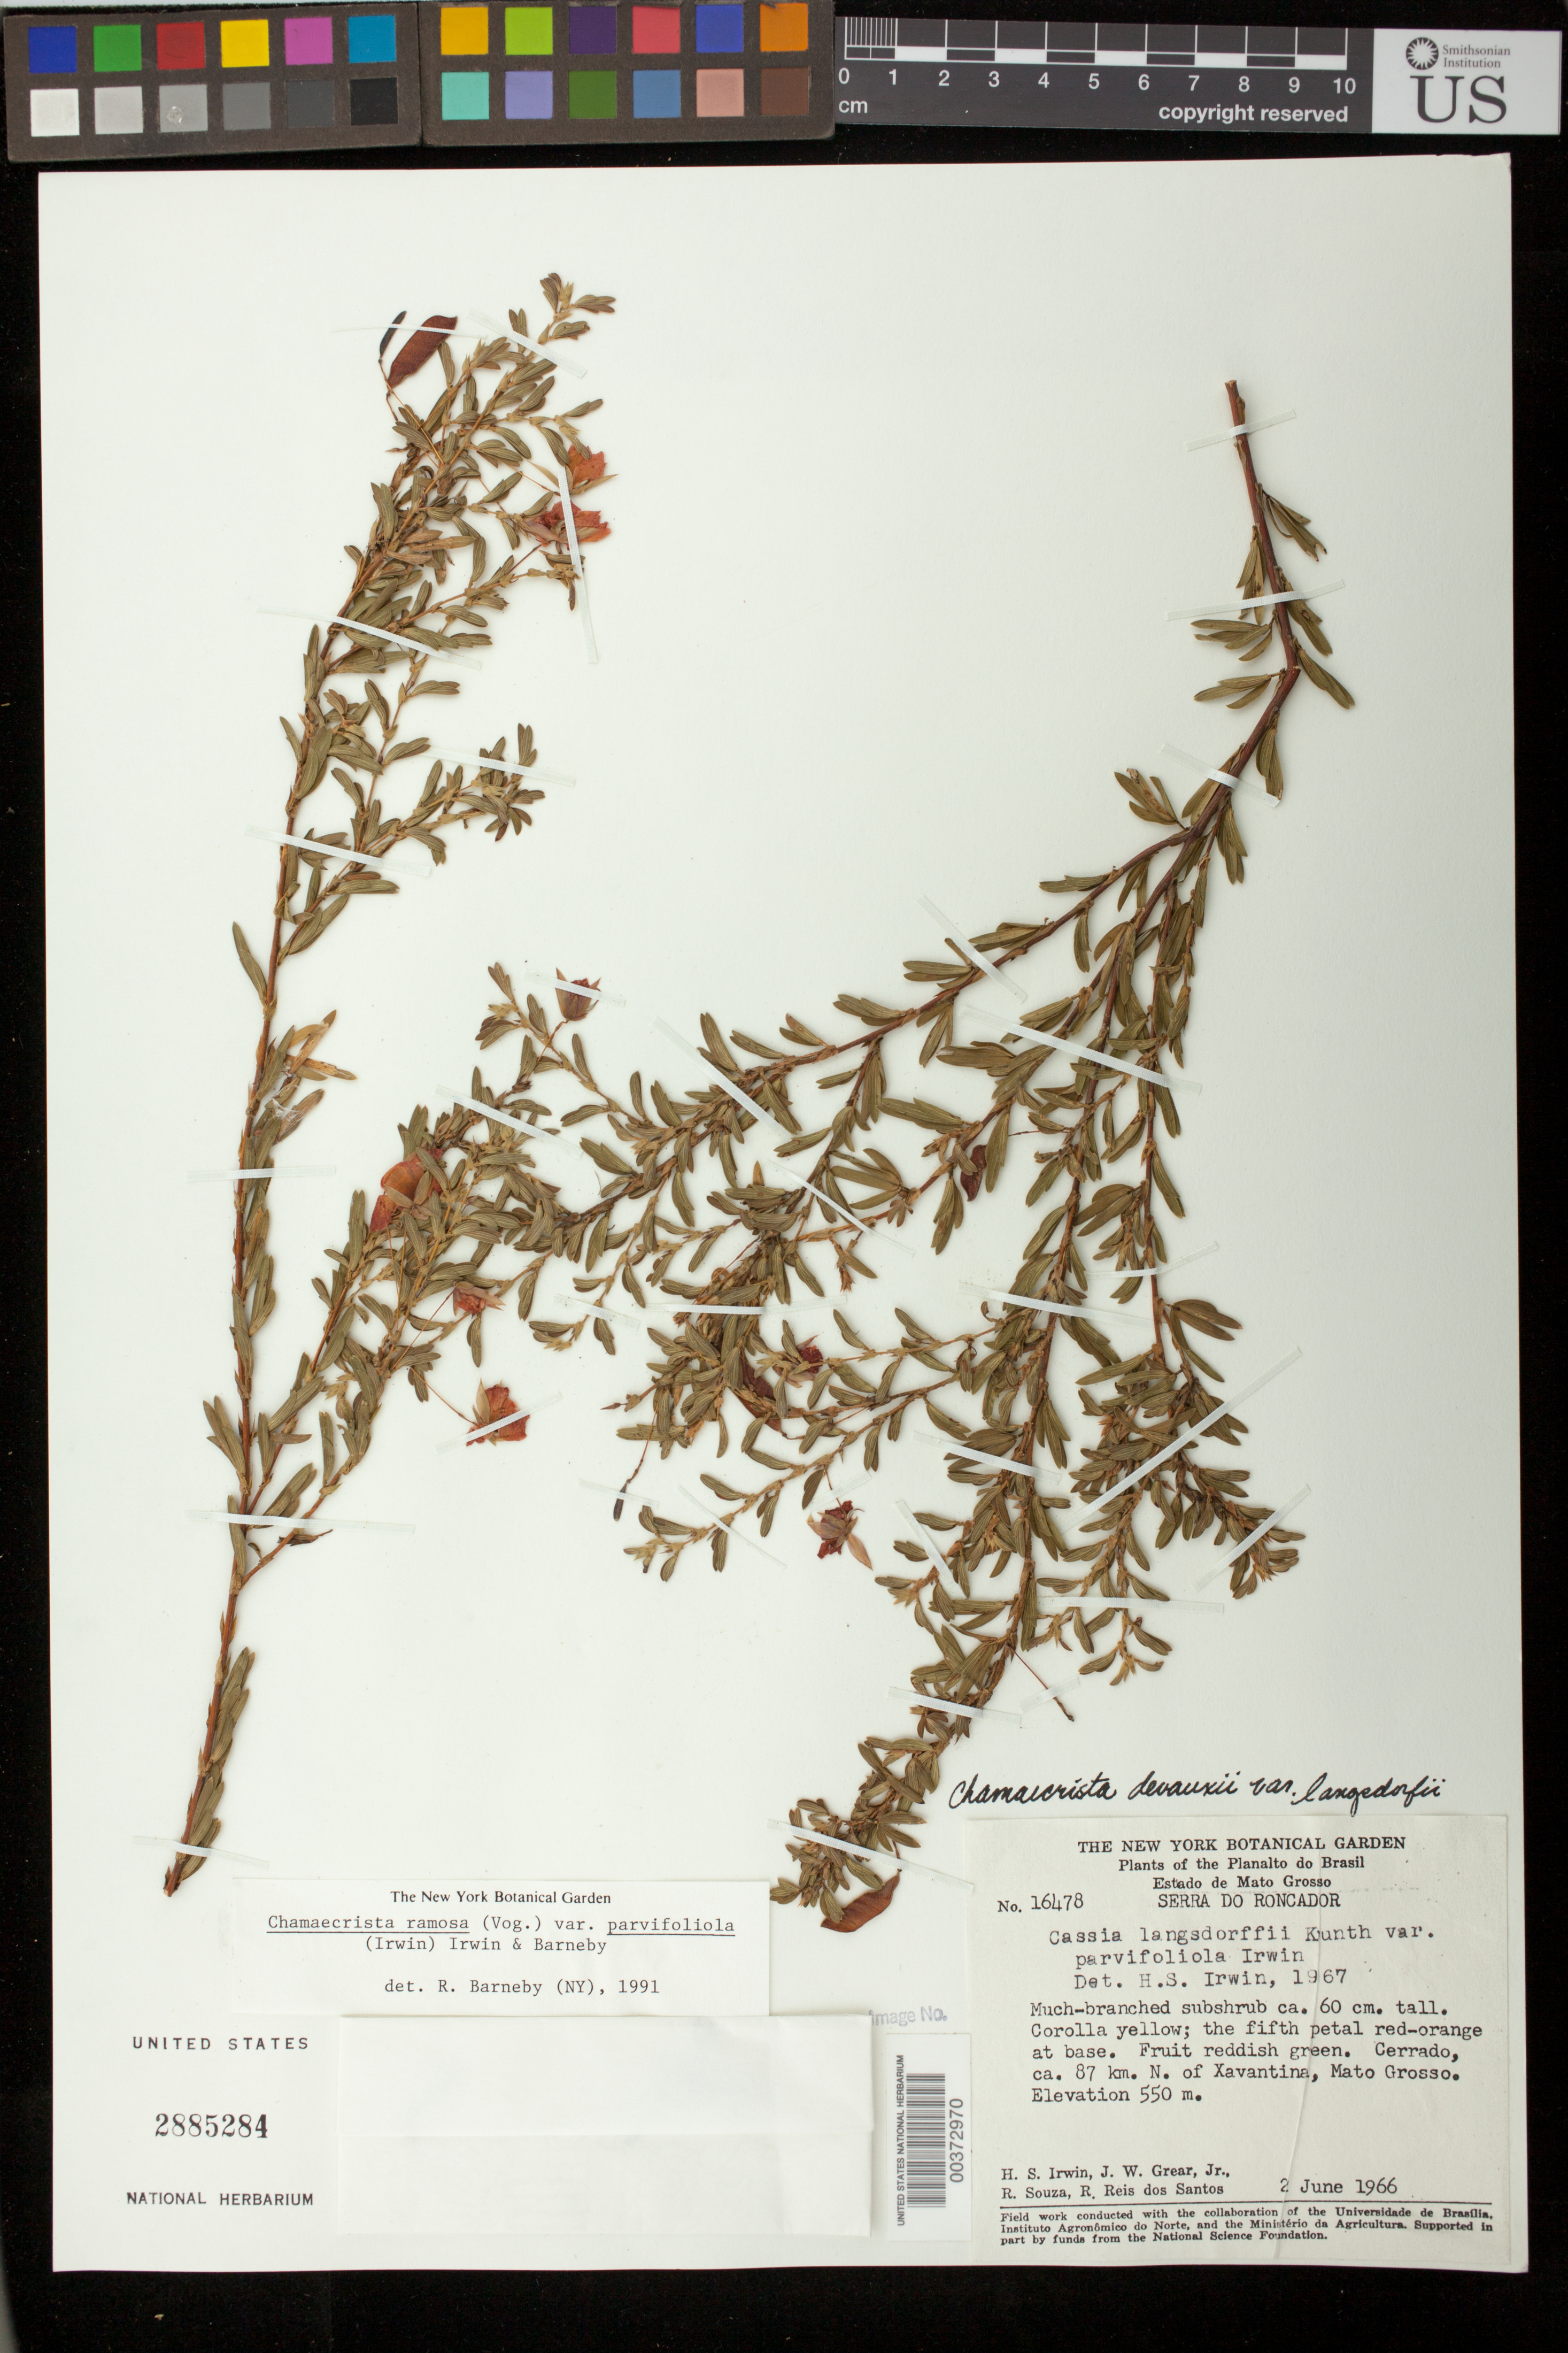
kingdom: Plantae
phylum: Tracheophyta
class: Magnoliopsida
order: Fabales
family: Fabaceae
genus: Chamaecrista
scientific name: Chamaecrista ramosa var. parvifoliola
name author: (H.S. Irwin) H.S. Irwin & Barneby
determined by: Barneby, Rupert C., (NY)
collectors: H. Irwin, J. W. Grear, R. Souza & R. G. P. Santos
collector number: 16478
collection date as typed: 02 Jun 1966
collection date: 1966-06-02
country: Brazil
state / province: Mato Grosso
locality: Ca. 87 km. N. of Xavantina, Serra do Roncador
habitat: Cerrado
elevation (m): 550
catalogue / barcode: US 2885284